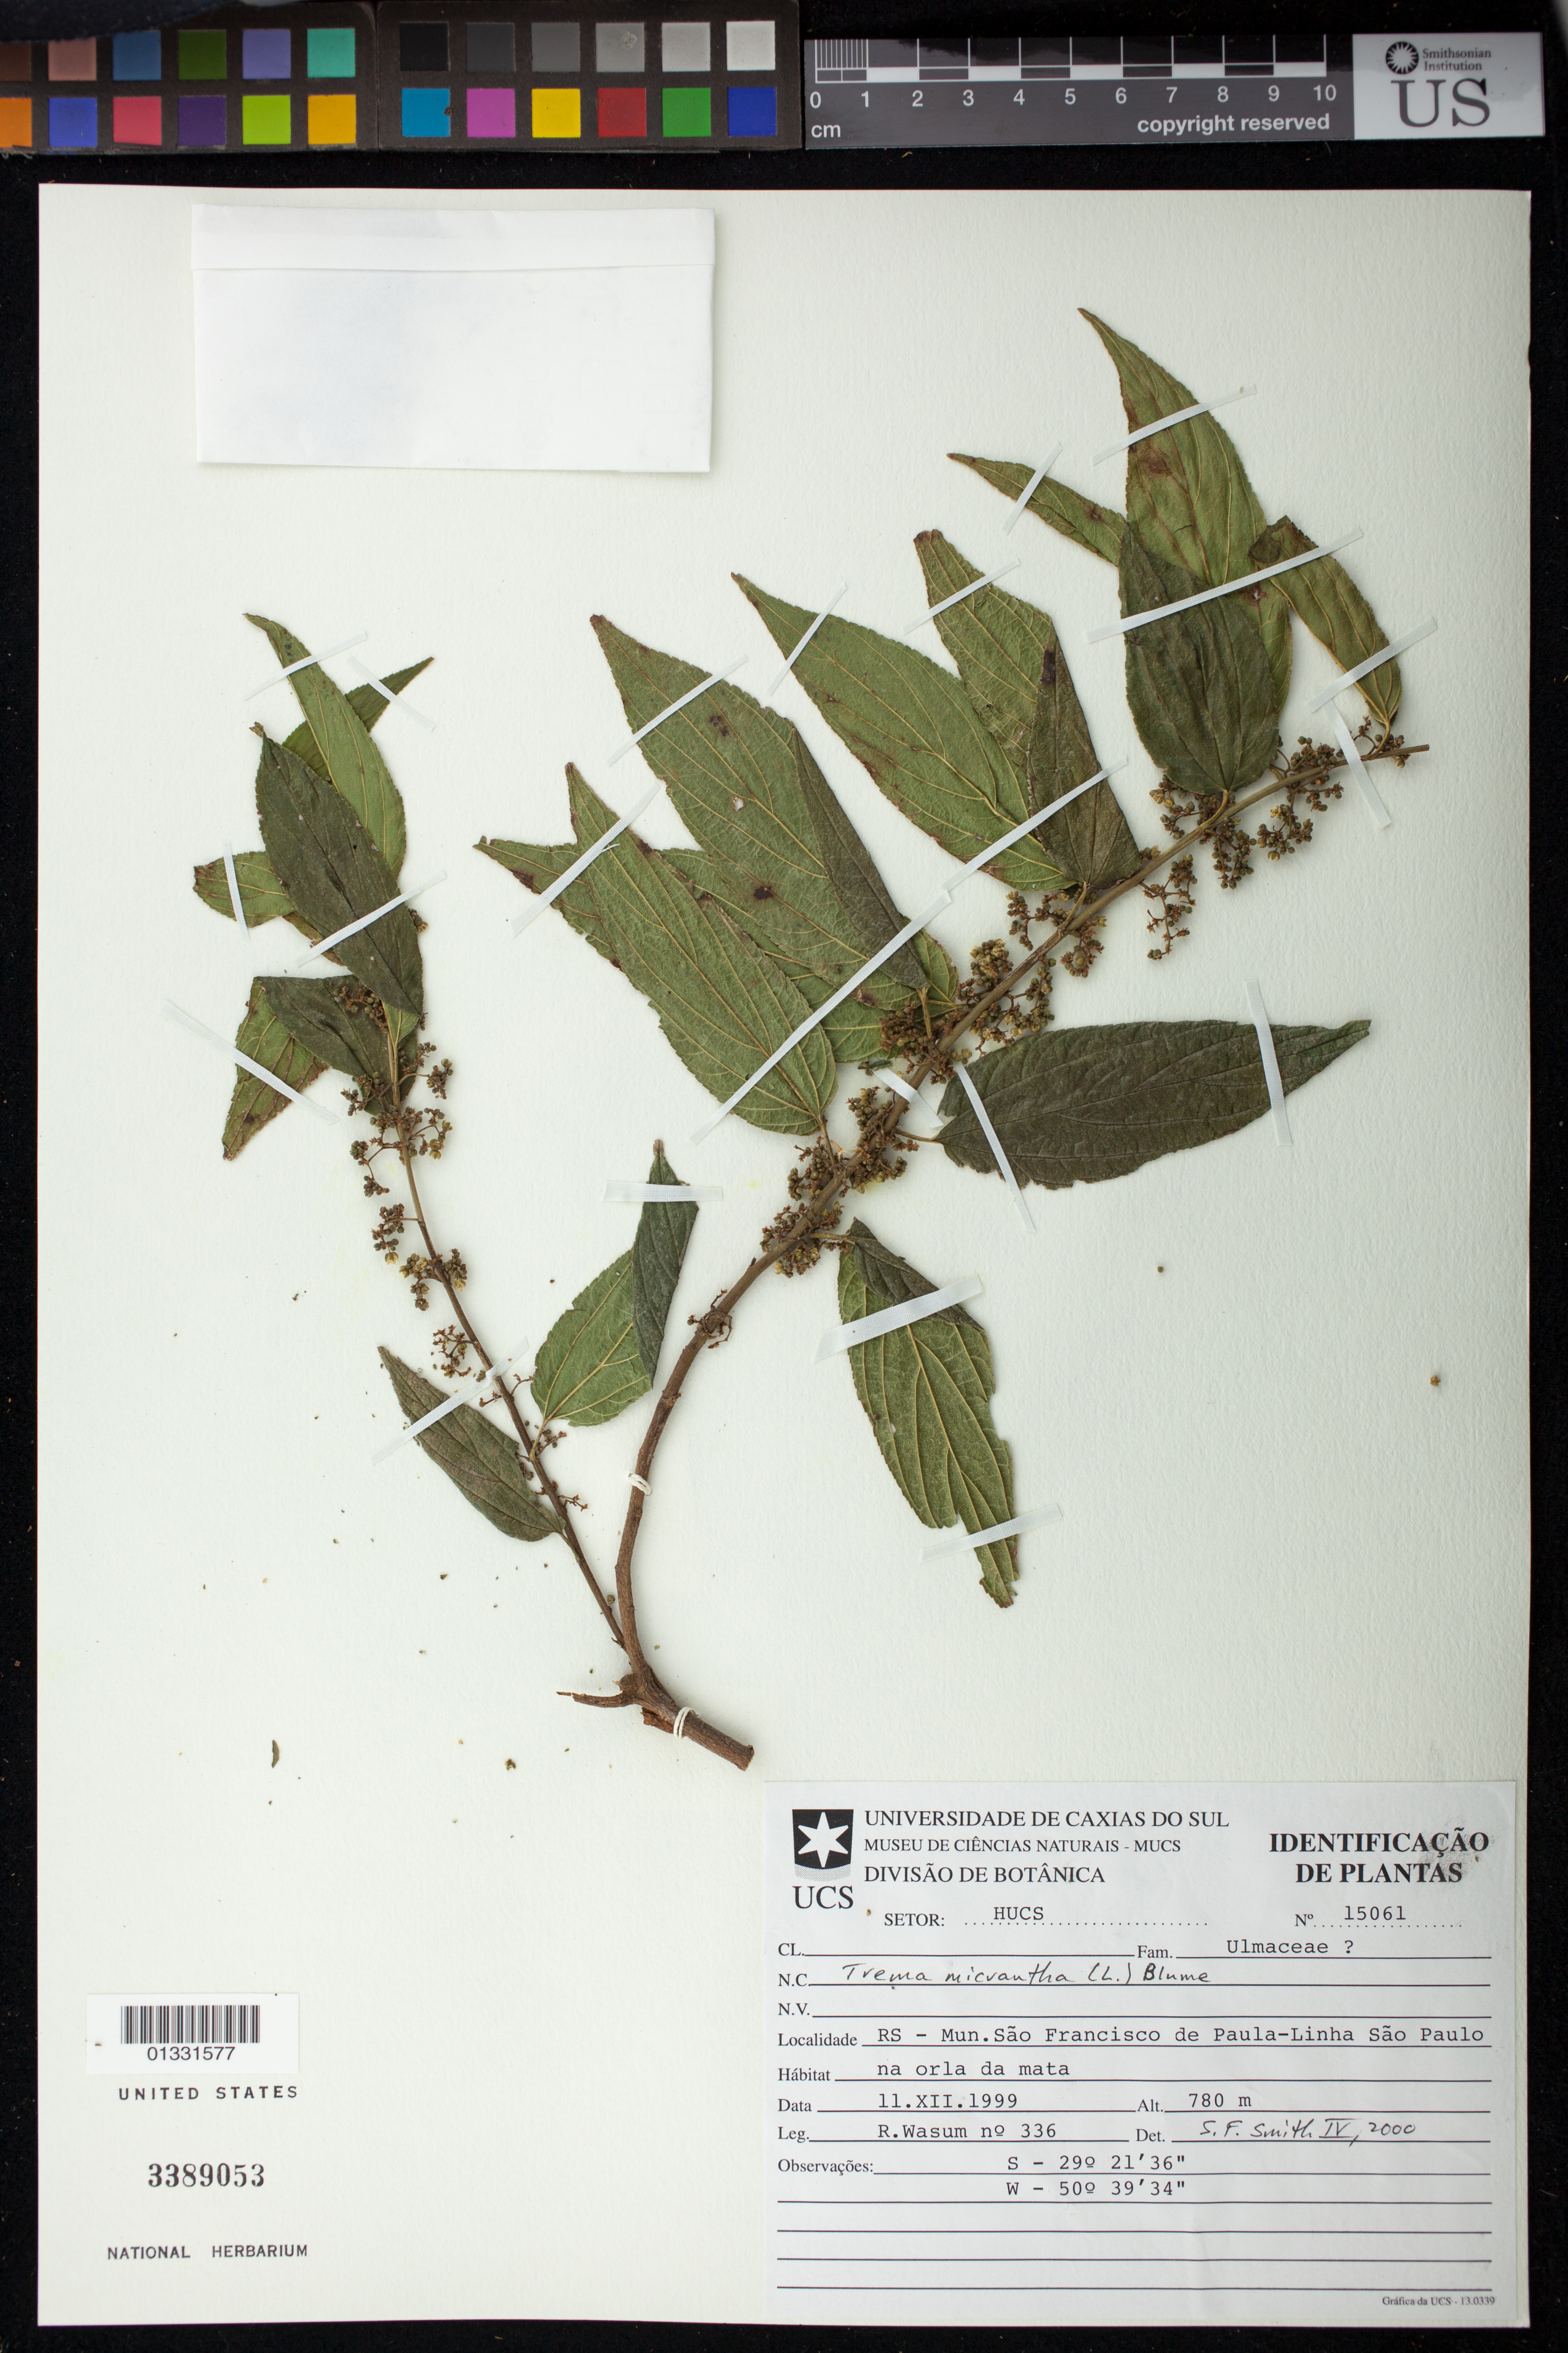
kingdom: Plantae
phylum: Tracheophyta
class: Magnoliopsida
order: Rosales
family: Cannabaceae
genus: Trema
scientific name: Trema micranthum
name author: (L.) Blume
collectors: R. Wasum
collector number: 336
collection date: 1999-12-11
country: Brazil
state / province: Rio Grande do Sul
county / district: São Francisco de Paula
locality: Linha São Paulo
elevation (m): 780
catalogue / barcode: US 3389053